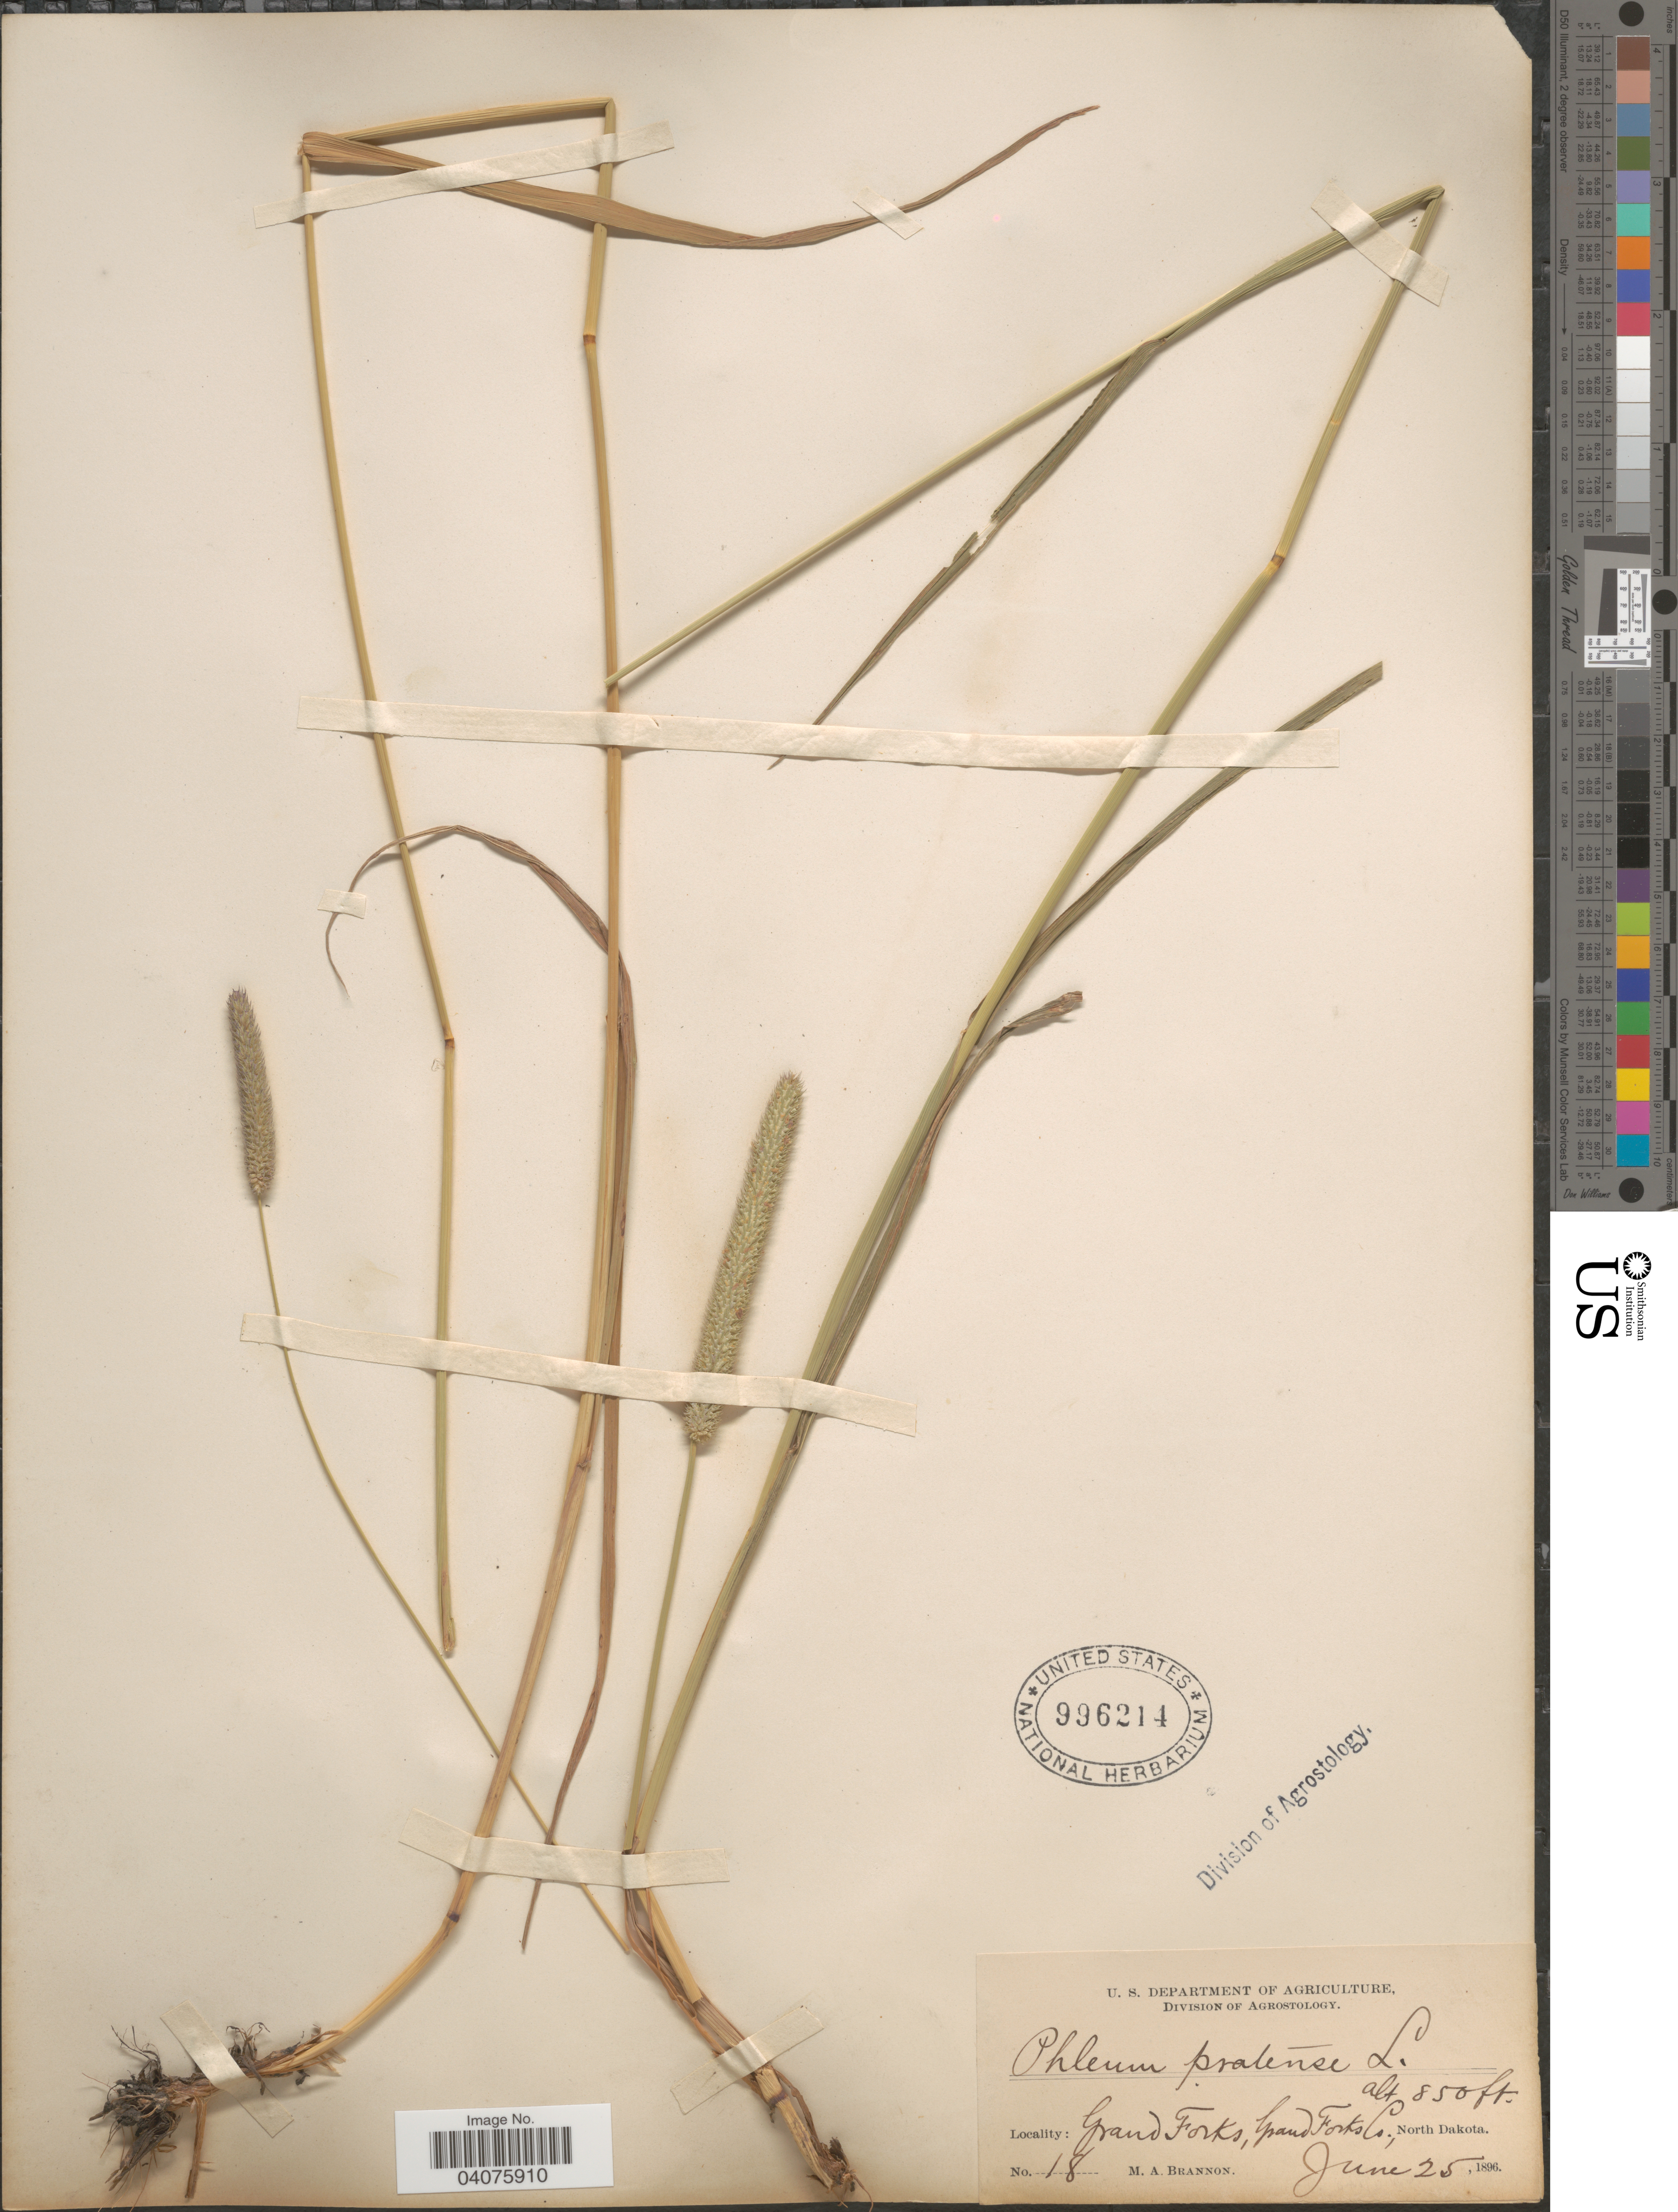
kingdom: Plantae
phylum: Tracheophyta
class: Liliopsida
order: Poales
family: Poaceae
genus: Phleum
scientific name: Phleum pratense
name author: L.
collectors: M. Brannon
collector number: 18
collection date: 1896-06-25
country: United States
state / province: North Dakota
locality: Grand Forks, Grand Forks Co.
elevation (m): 259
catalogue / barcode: US 996214